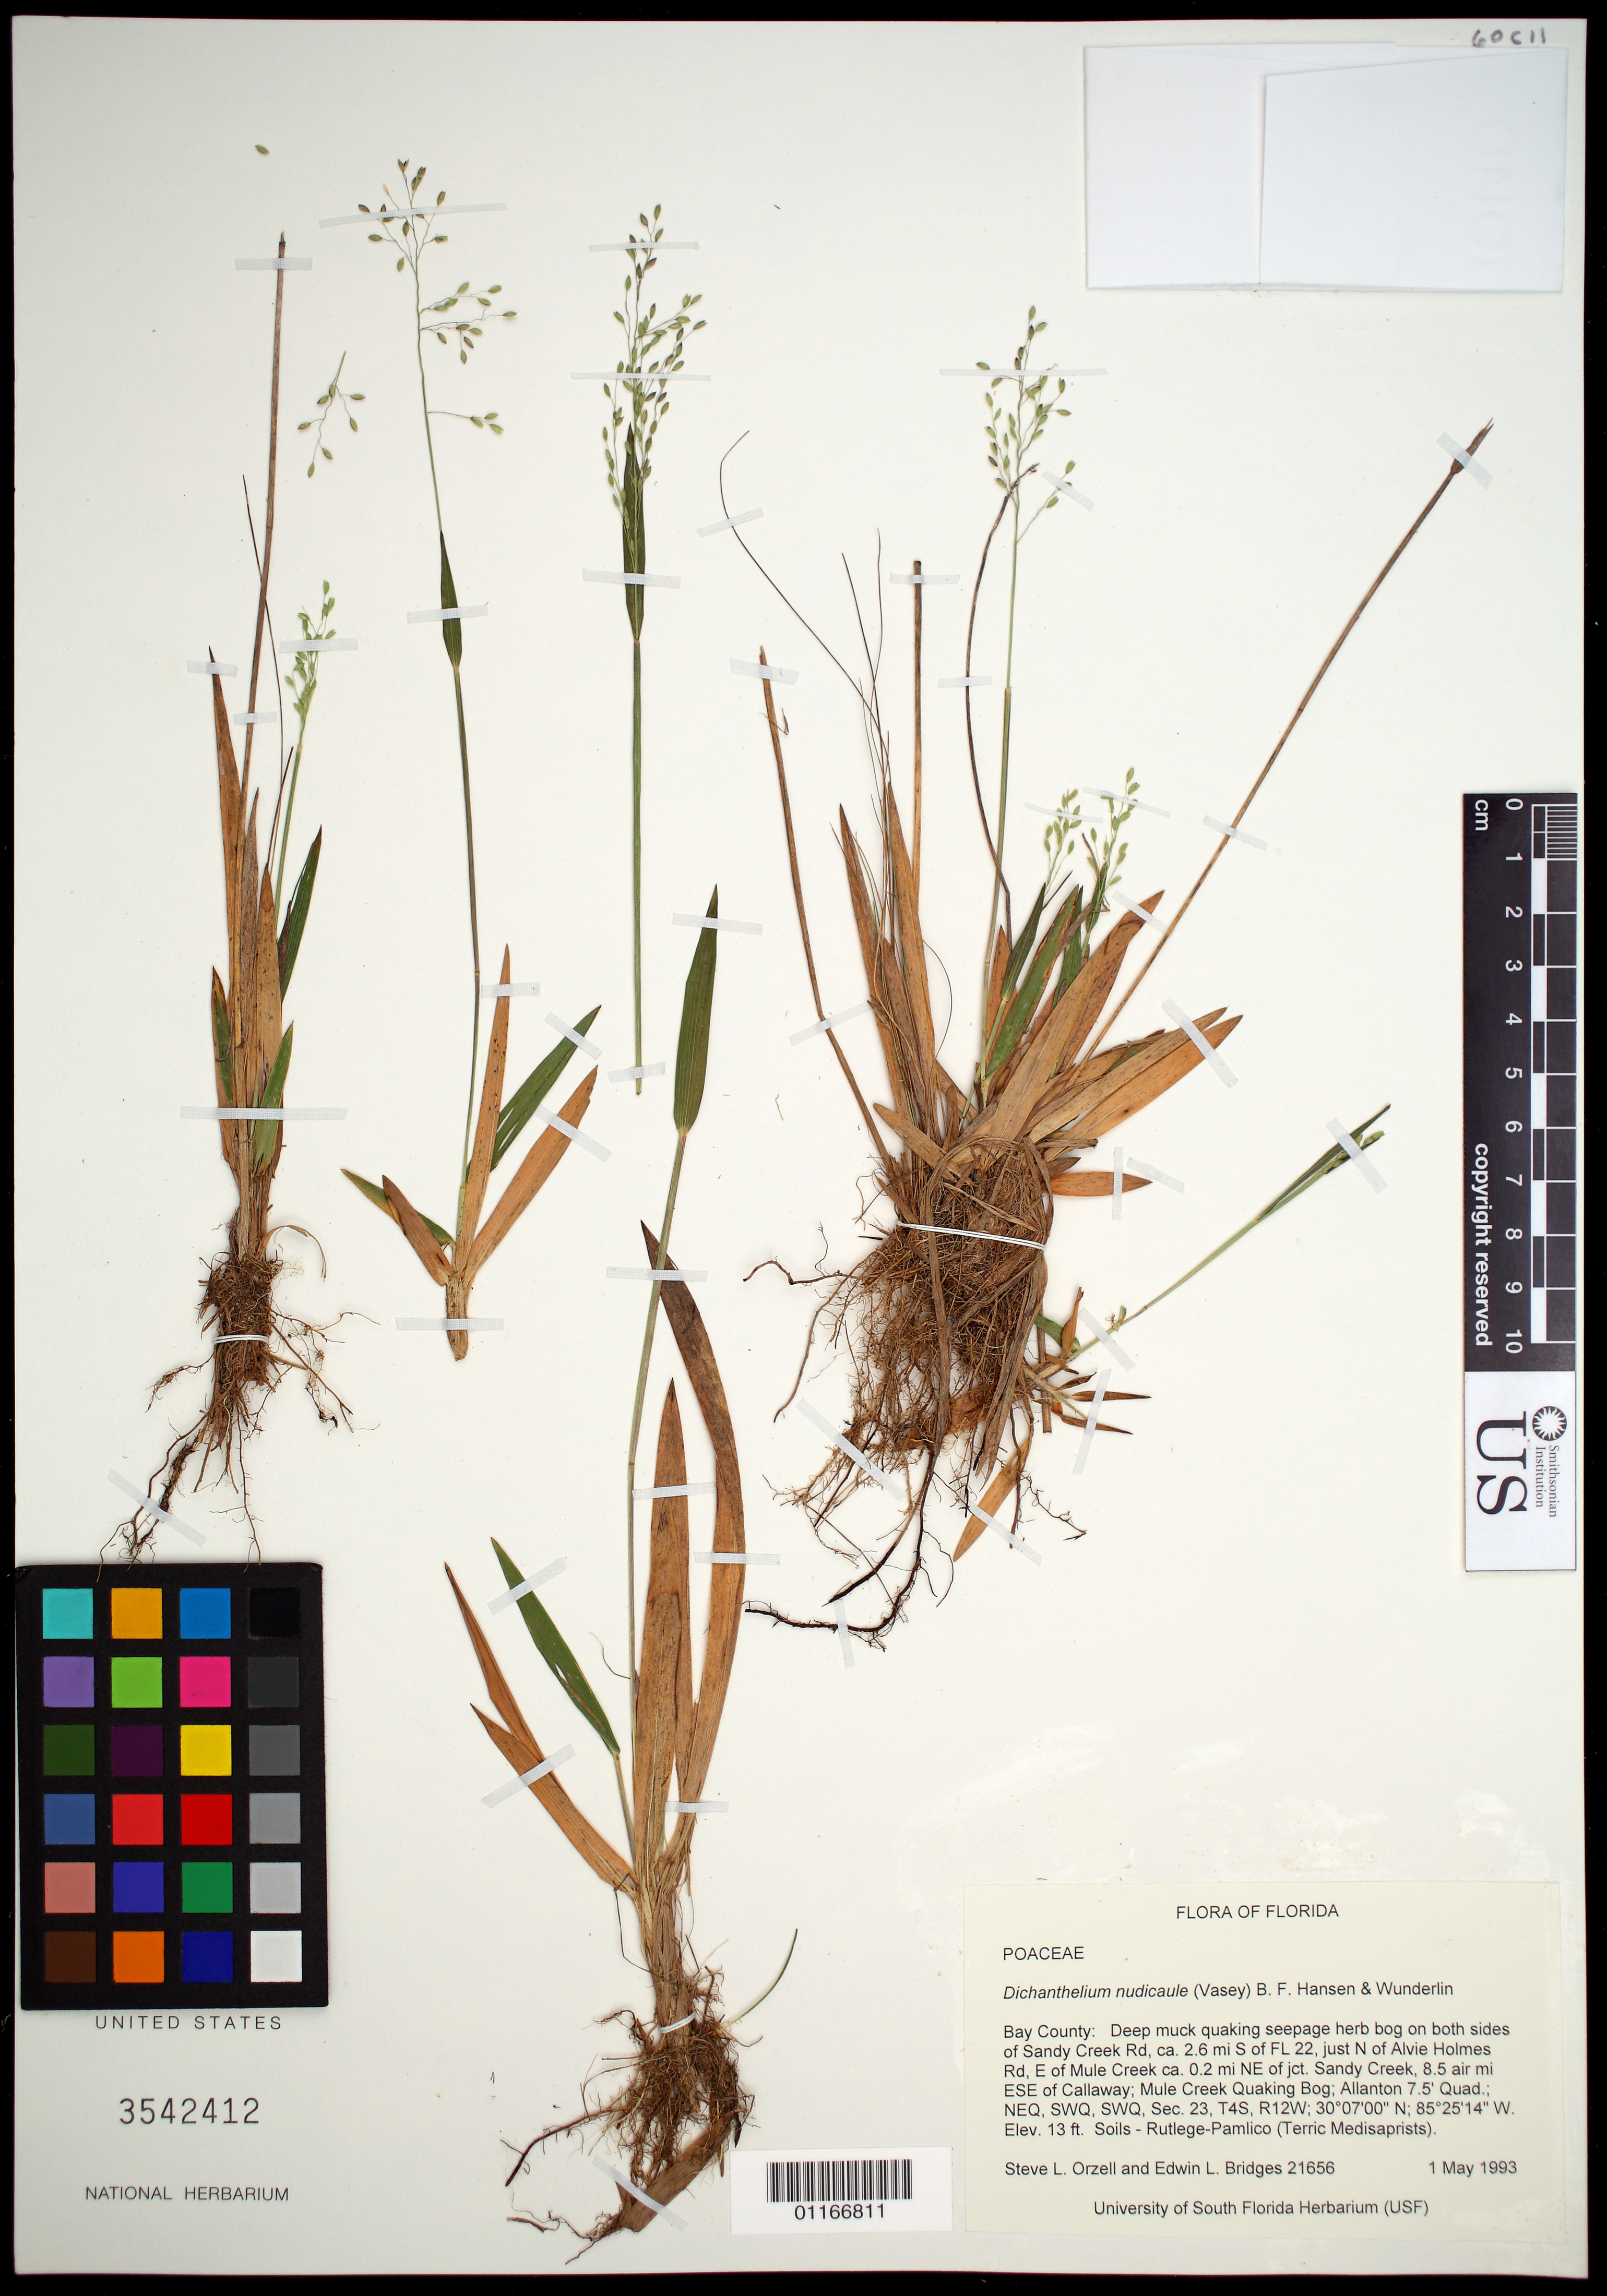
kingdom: Plantae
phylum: Tracheophyta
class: Liliopsida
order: Poales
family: Poaceae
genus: Dichanthelium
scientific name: Dichanthelium nudicaule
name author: (Vasey) B.F. Hansen & Wunderlin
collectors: S. Orzell & E. Bridges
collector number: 21656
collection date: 1993-05-01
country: United States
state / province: Florida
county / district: Bay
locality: Ca. 2,6 miles S of FL 22, just N of Alvie Holmes Road, E of Mule Creek ca. 0.2 miles NE of jct. Sandy Creek, 8.5 air miles ESE of Callaway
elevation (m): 4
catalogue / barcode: US 354412